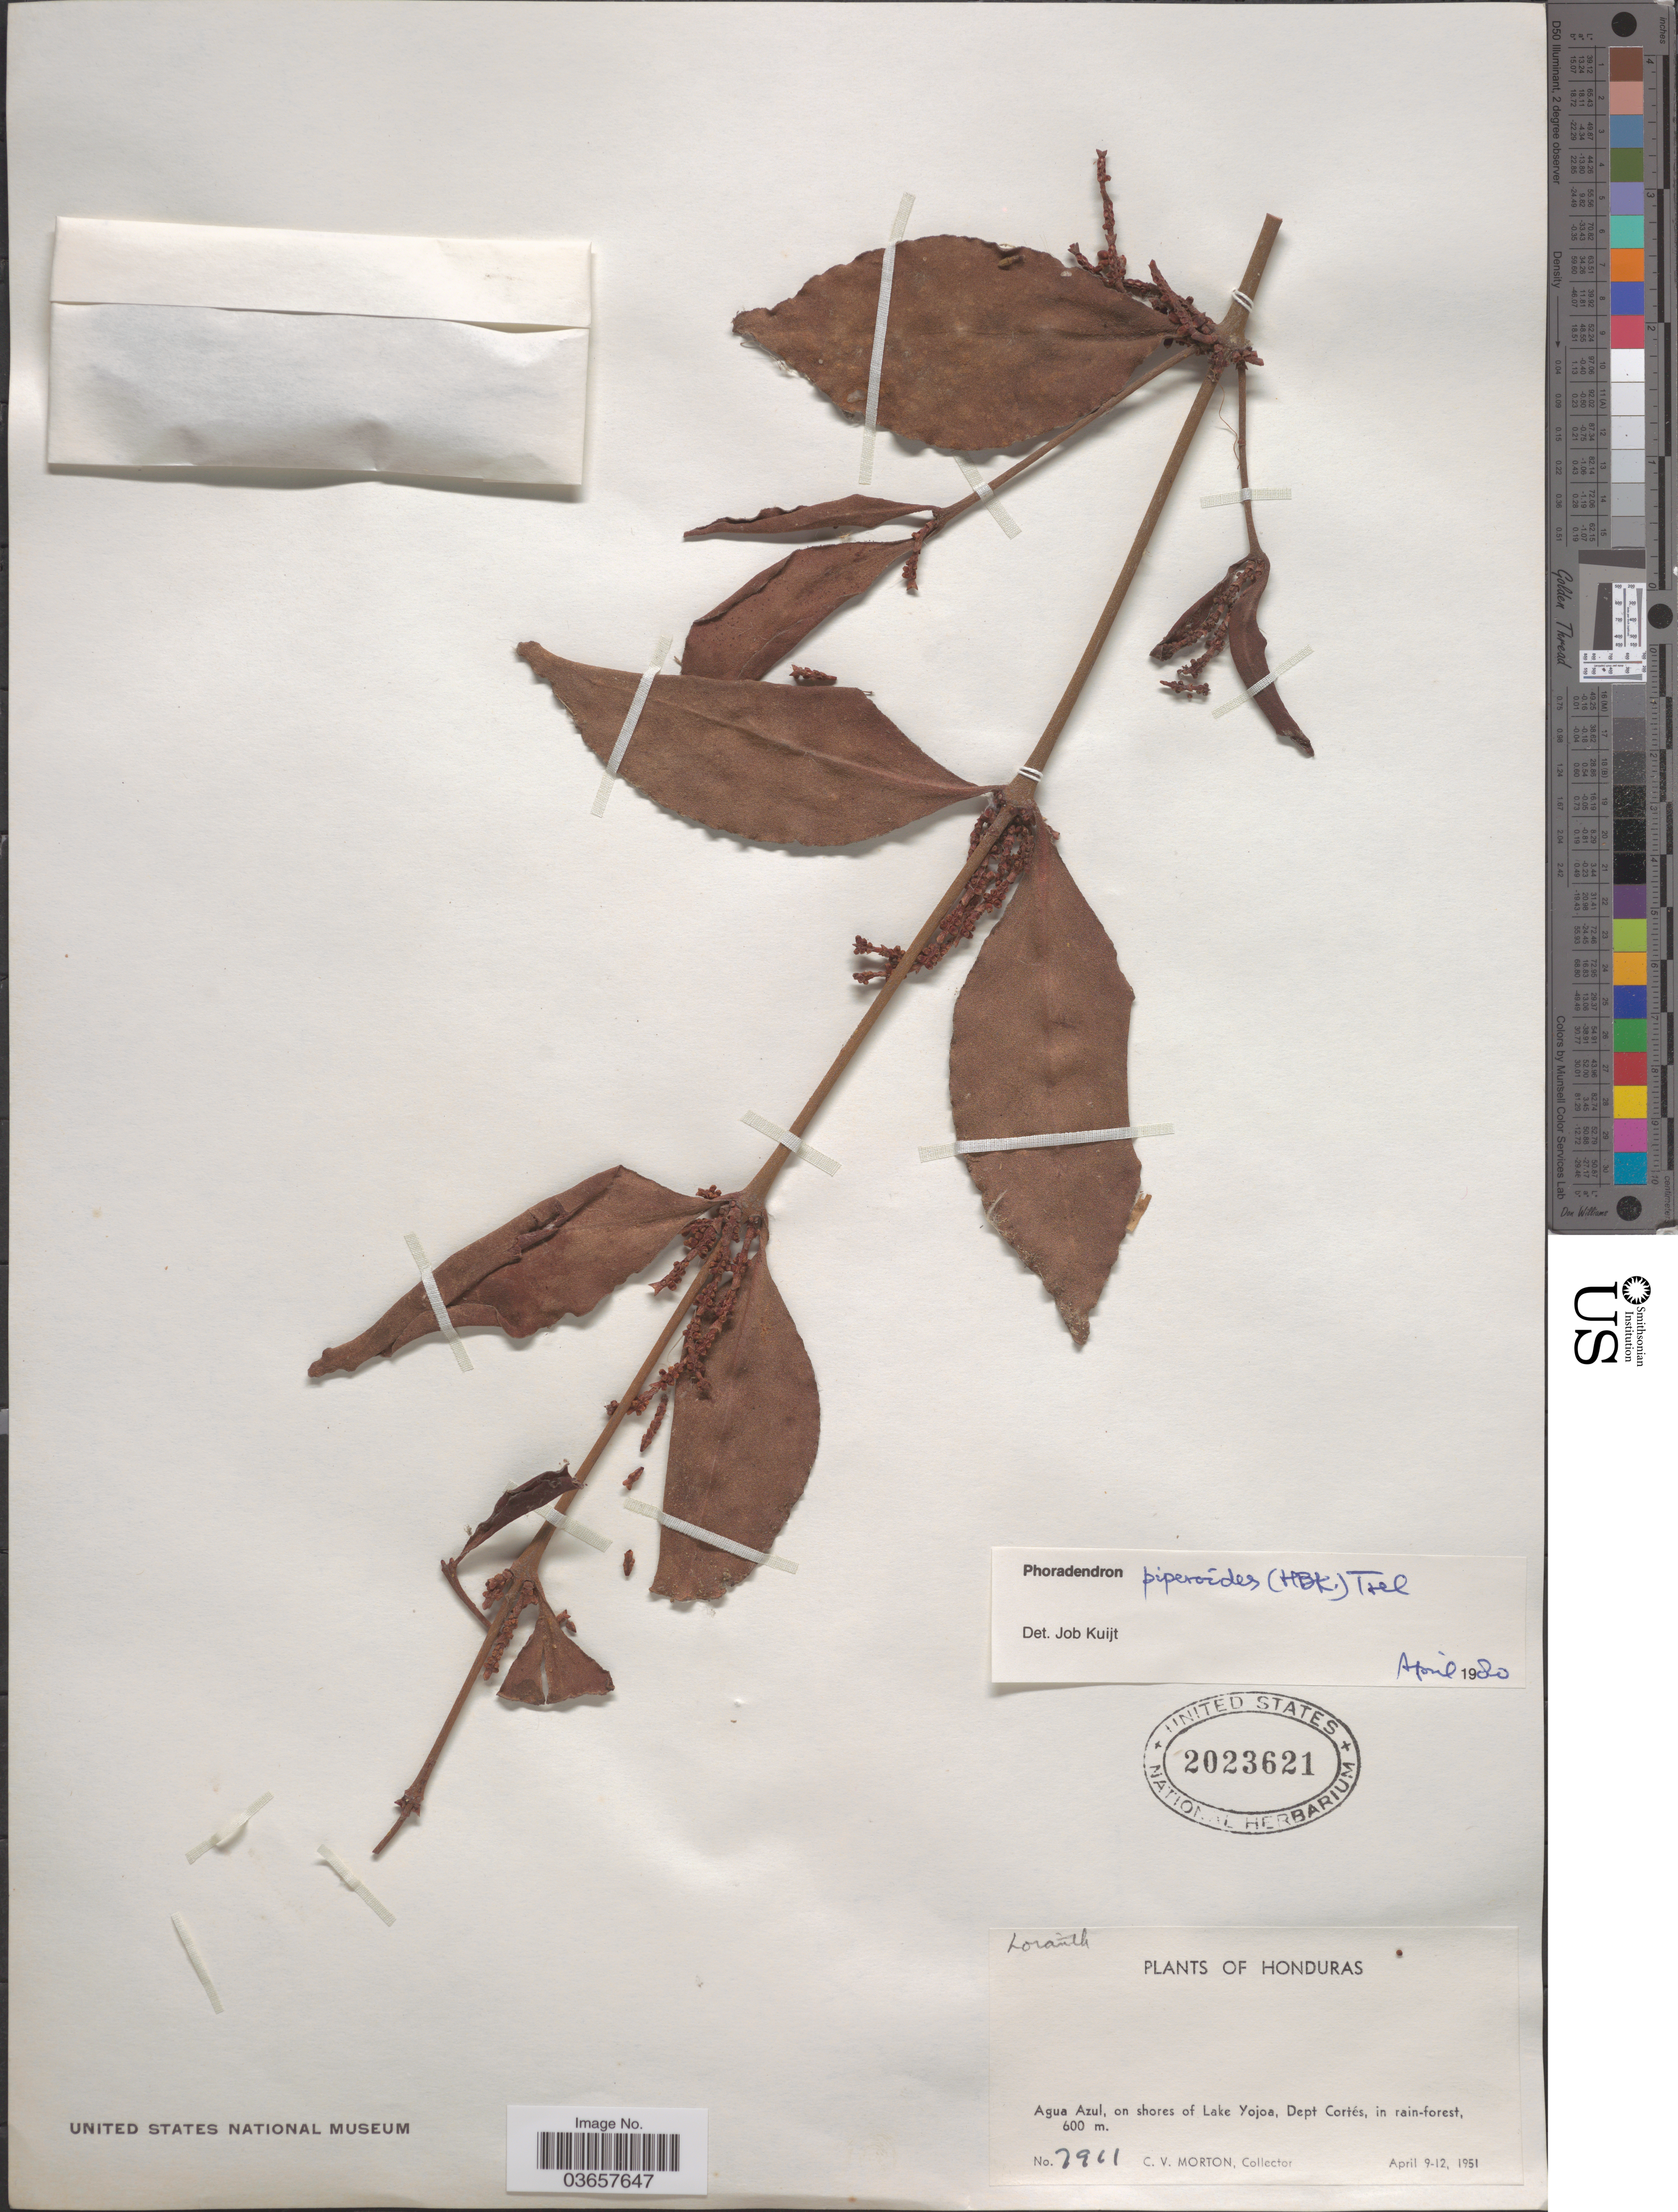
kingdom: Plantae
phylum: Tracheophyta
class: Magnoliopsida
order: Santalales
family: Viscaceae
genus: Phoradendron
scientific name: Phoradendron piperoides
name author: (Kunth) Trel.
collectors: C. V. Morton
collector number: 7961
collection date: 1951-04-09/1951-04-12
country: Honduras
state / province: Cortés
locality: Agua Azul, on shores of Lake Yojoa, Dept Cortés.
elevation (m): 600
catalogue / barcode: US 2023621